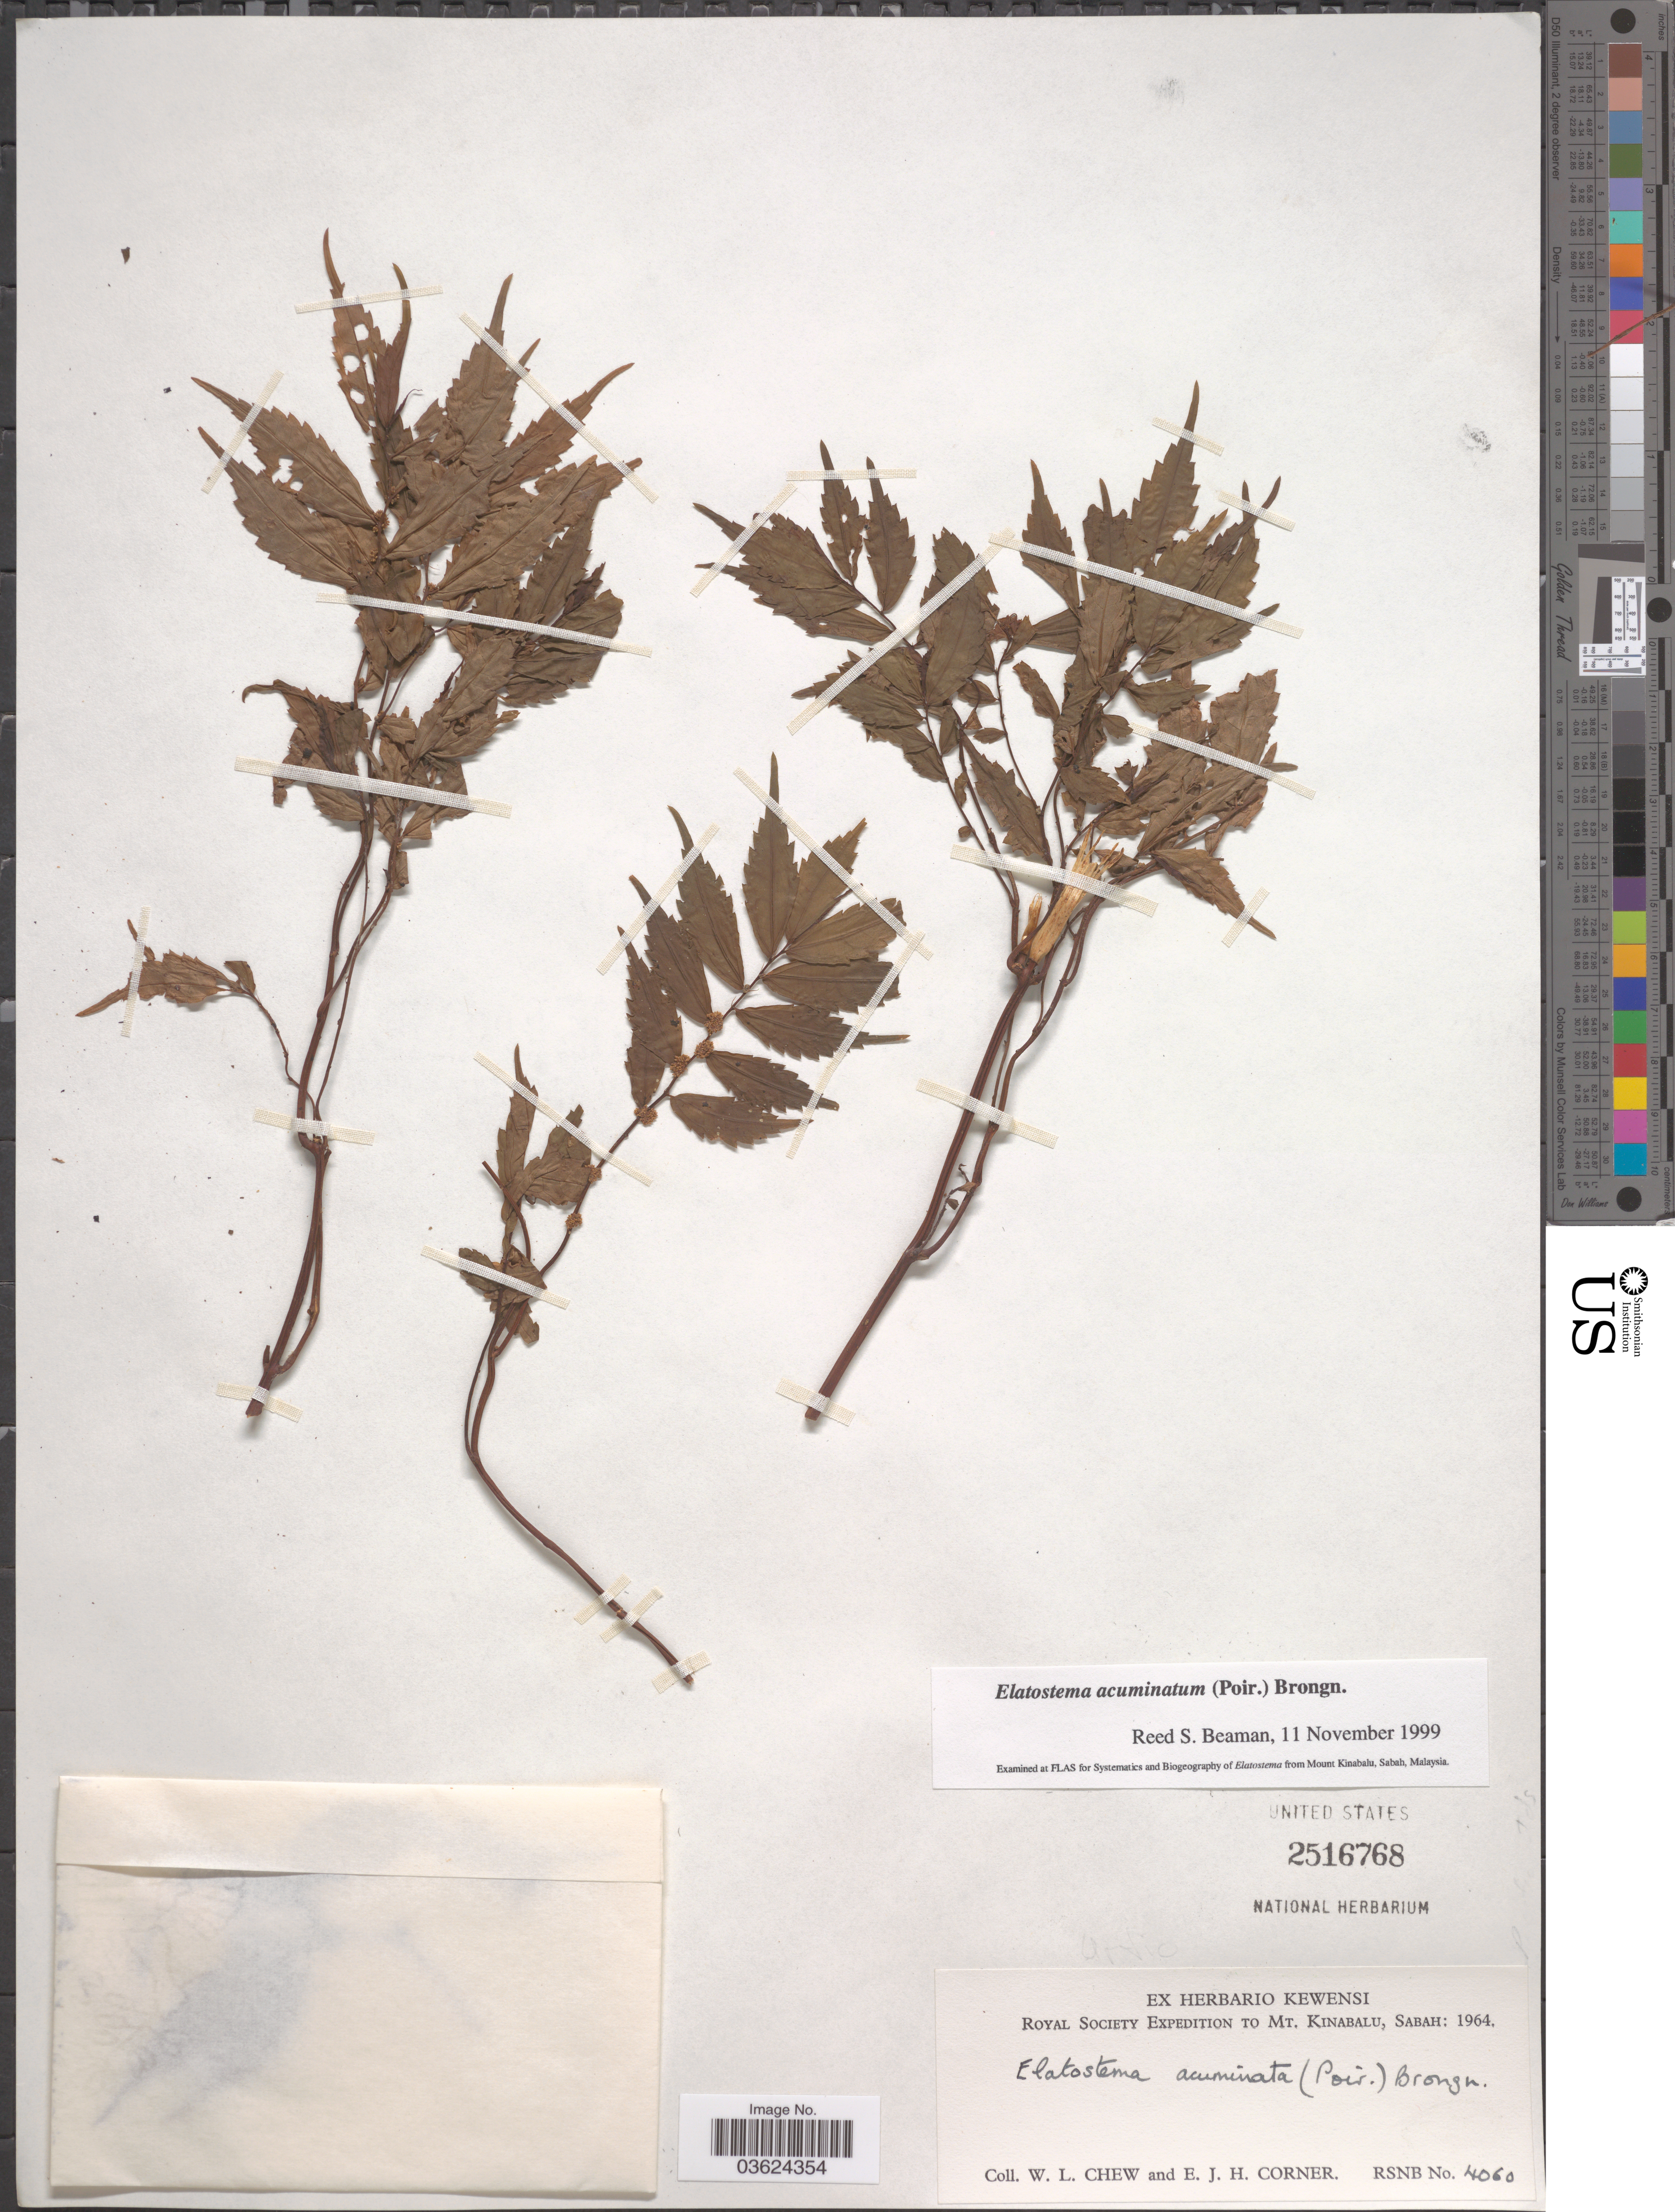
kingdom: Plantae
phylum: Tracheophyta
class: Magnoliopsida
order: Rosales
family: Urticaceae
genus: Elatostema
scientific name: Elatostema acuminatum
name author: (Poir.) Brongn.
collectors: W. Chew & E. Corner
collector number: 4060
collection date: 1964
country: Malaysia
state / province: Sabah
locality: Mt. Kinabalu.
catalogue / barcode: US 2516768